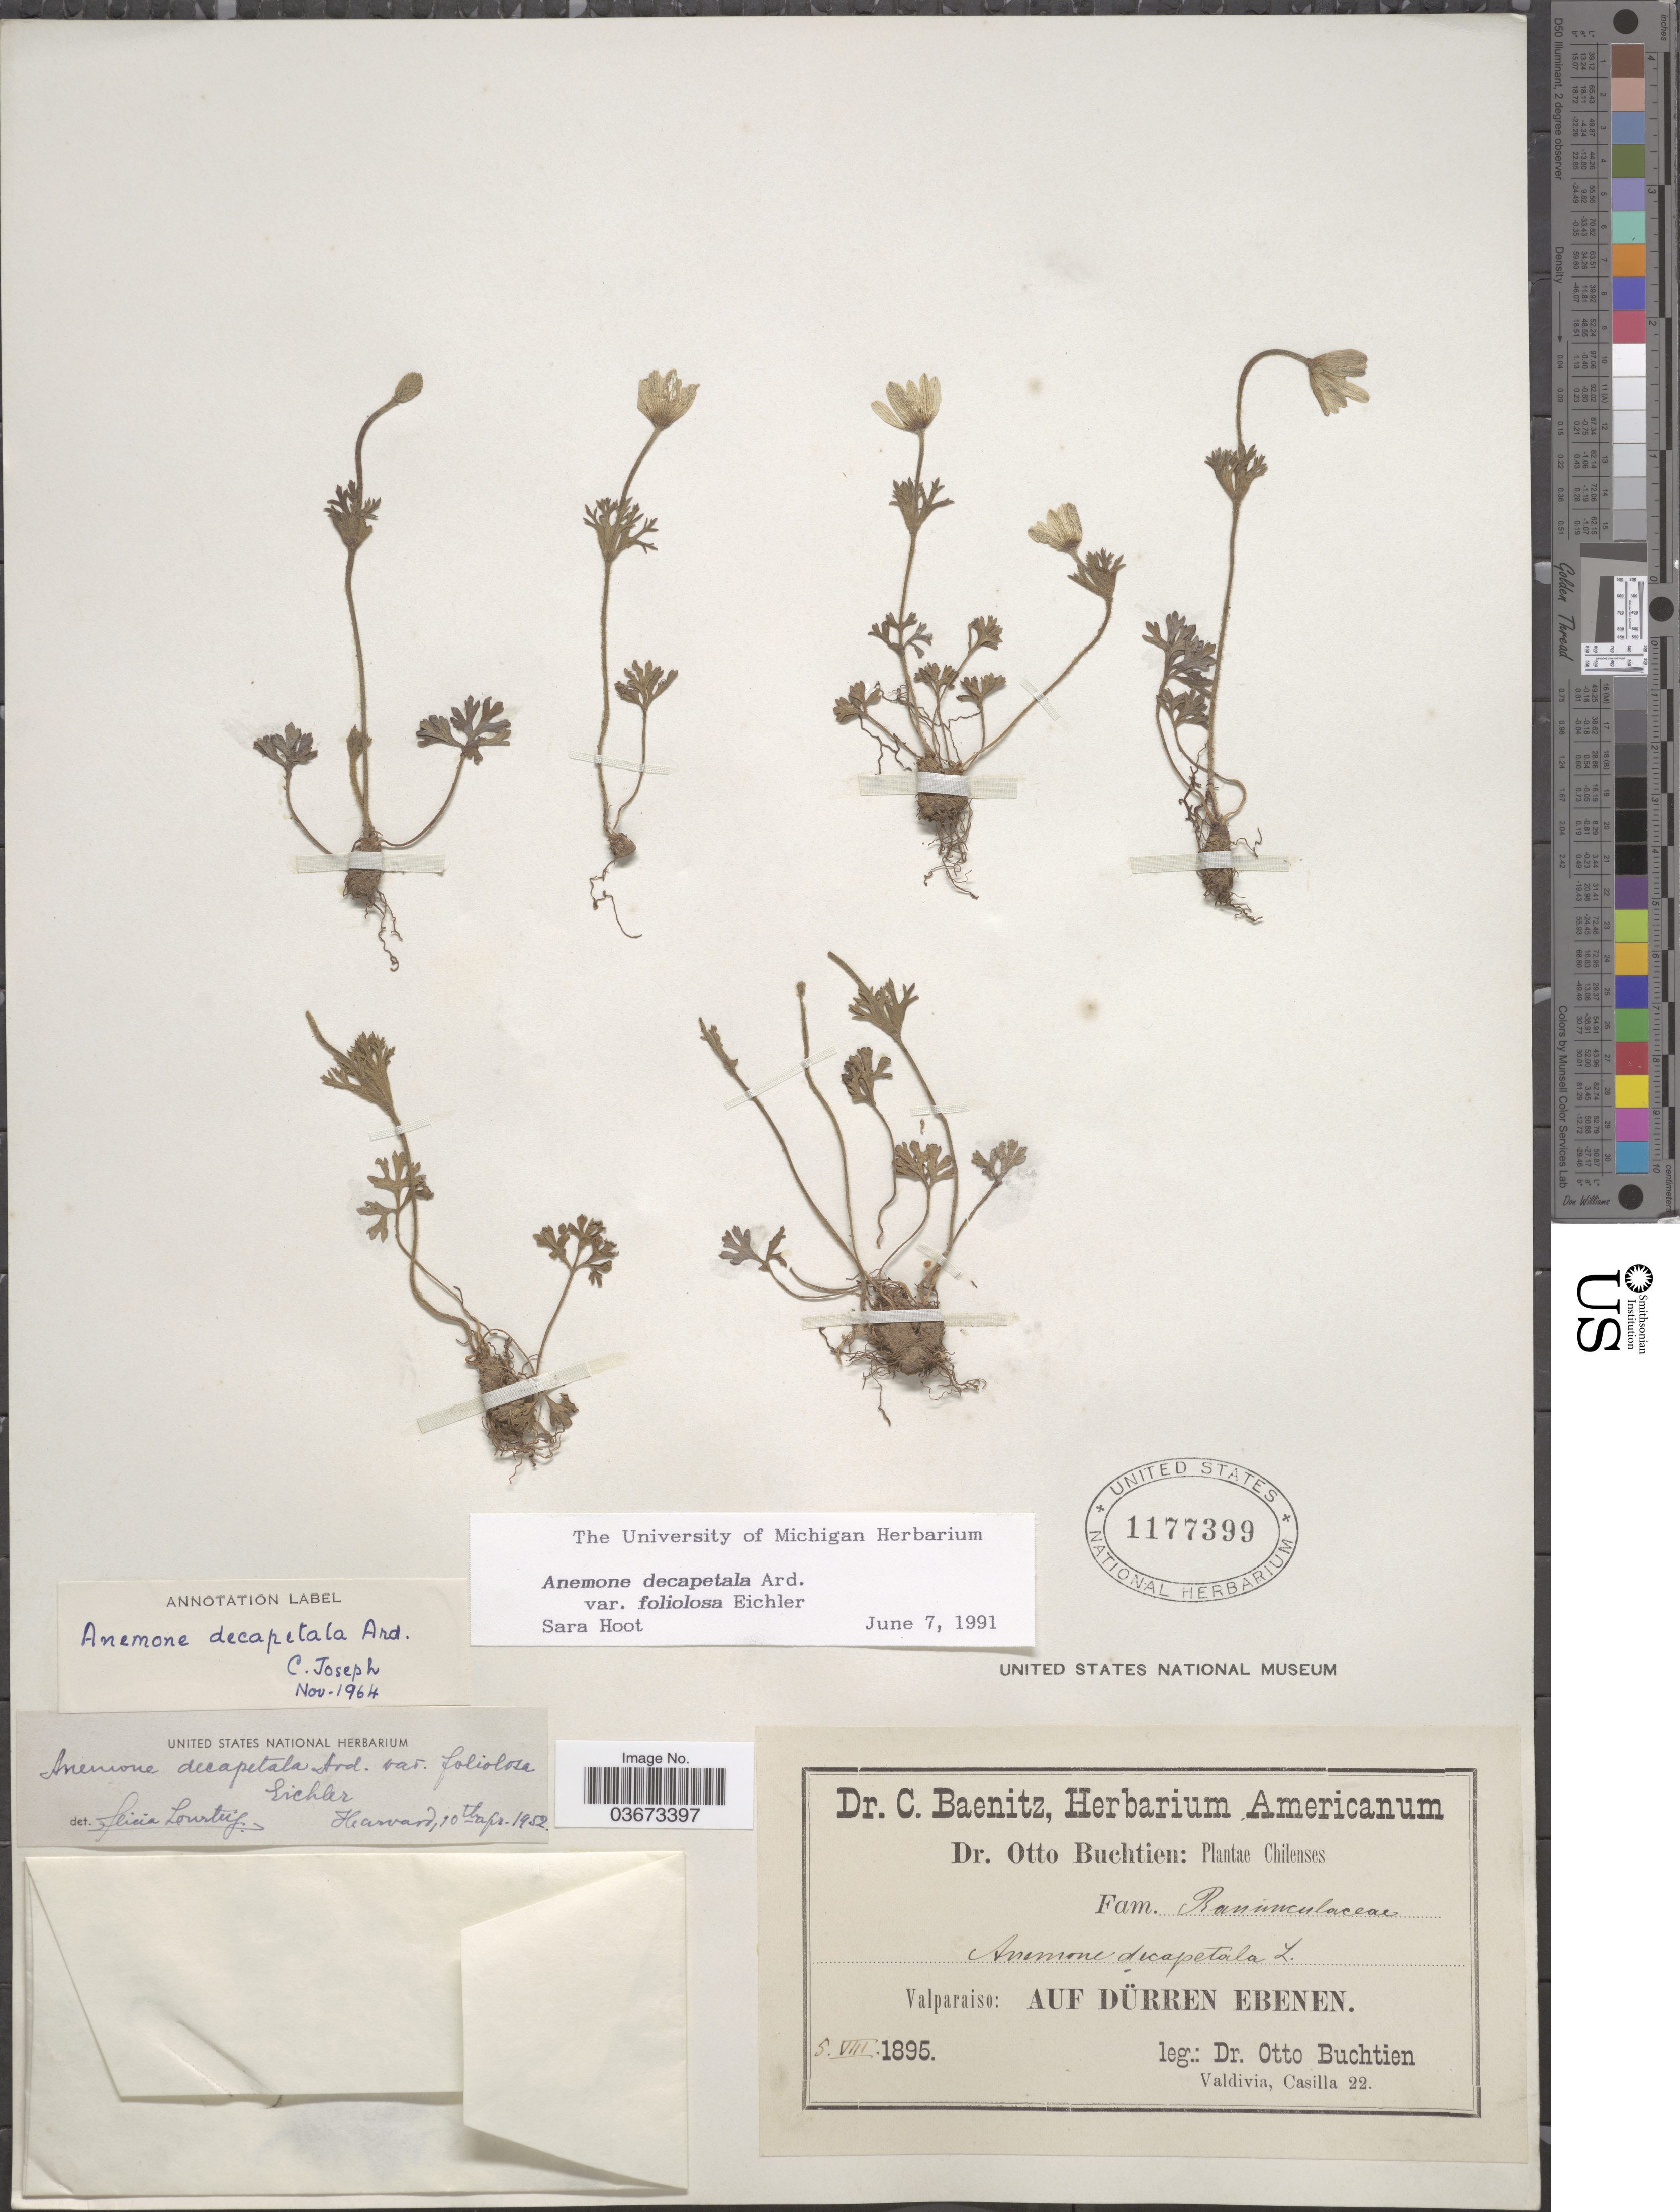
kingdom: Plantae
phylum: Tracheophyta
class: Magnoliopsida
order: Ranunculales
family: Ranunculaceae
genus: Anemone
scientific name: Anemone cicutifolia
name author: I.M. Johnst.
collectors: O. Buchtien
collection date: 1895-08-05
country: Chile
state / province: Valparaíso (V)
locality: Auf dürren ebenen.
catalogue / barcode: US 1177399